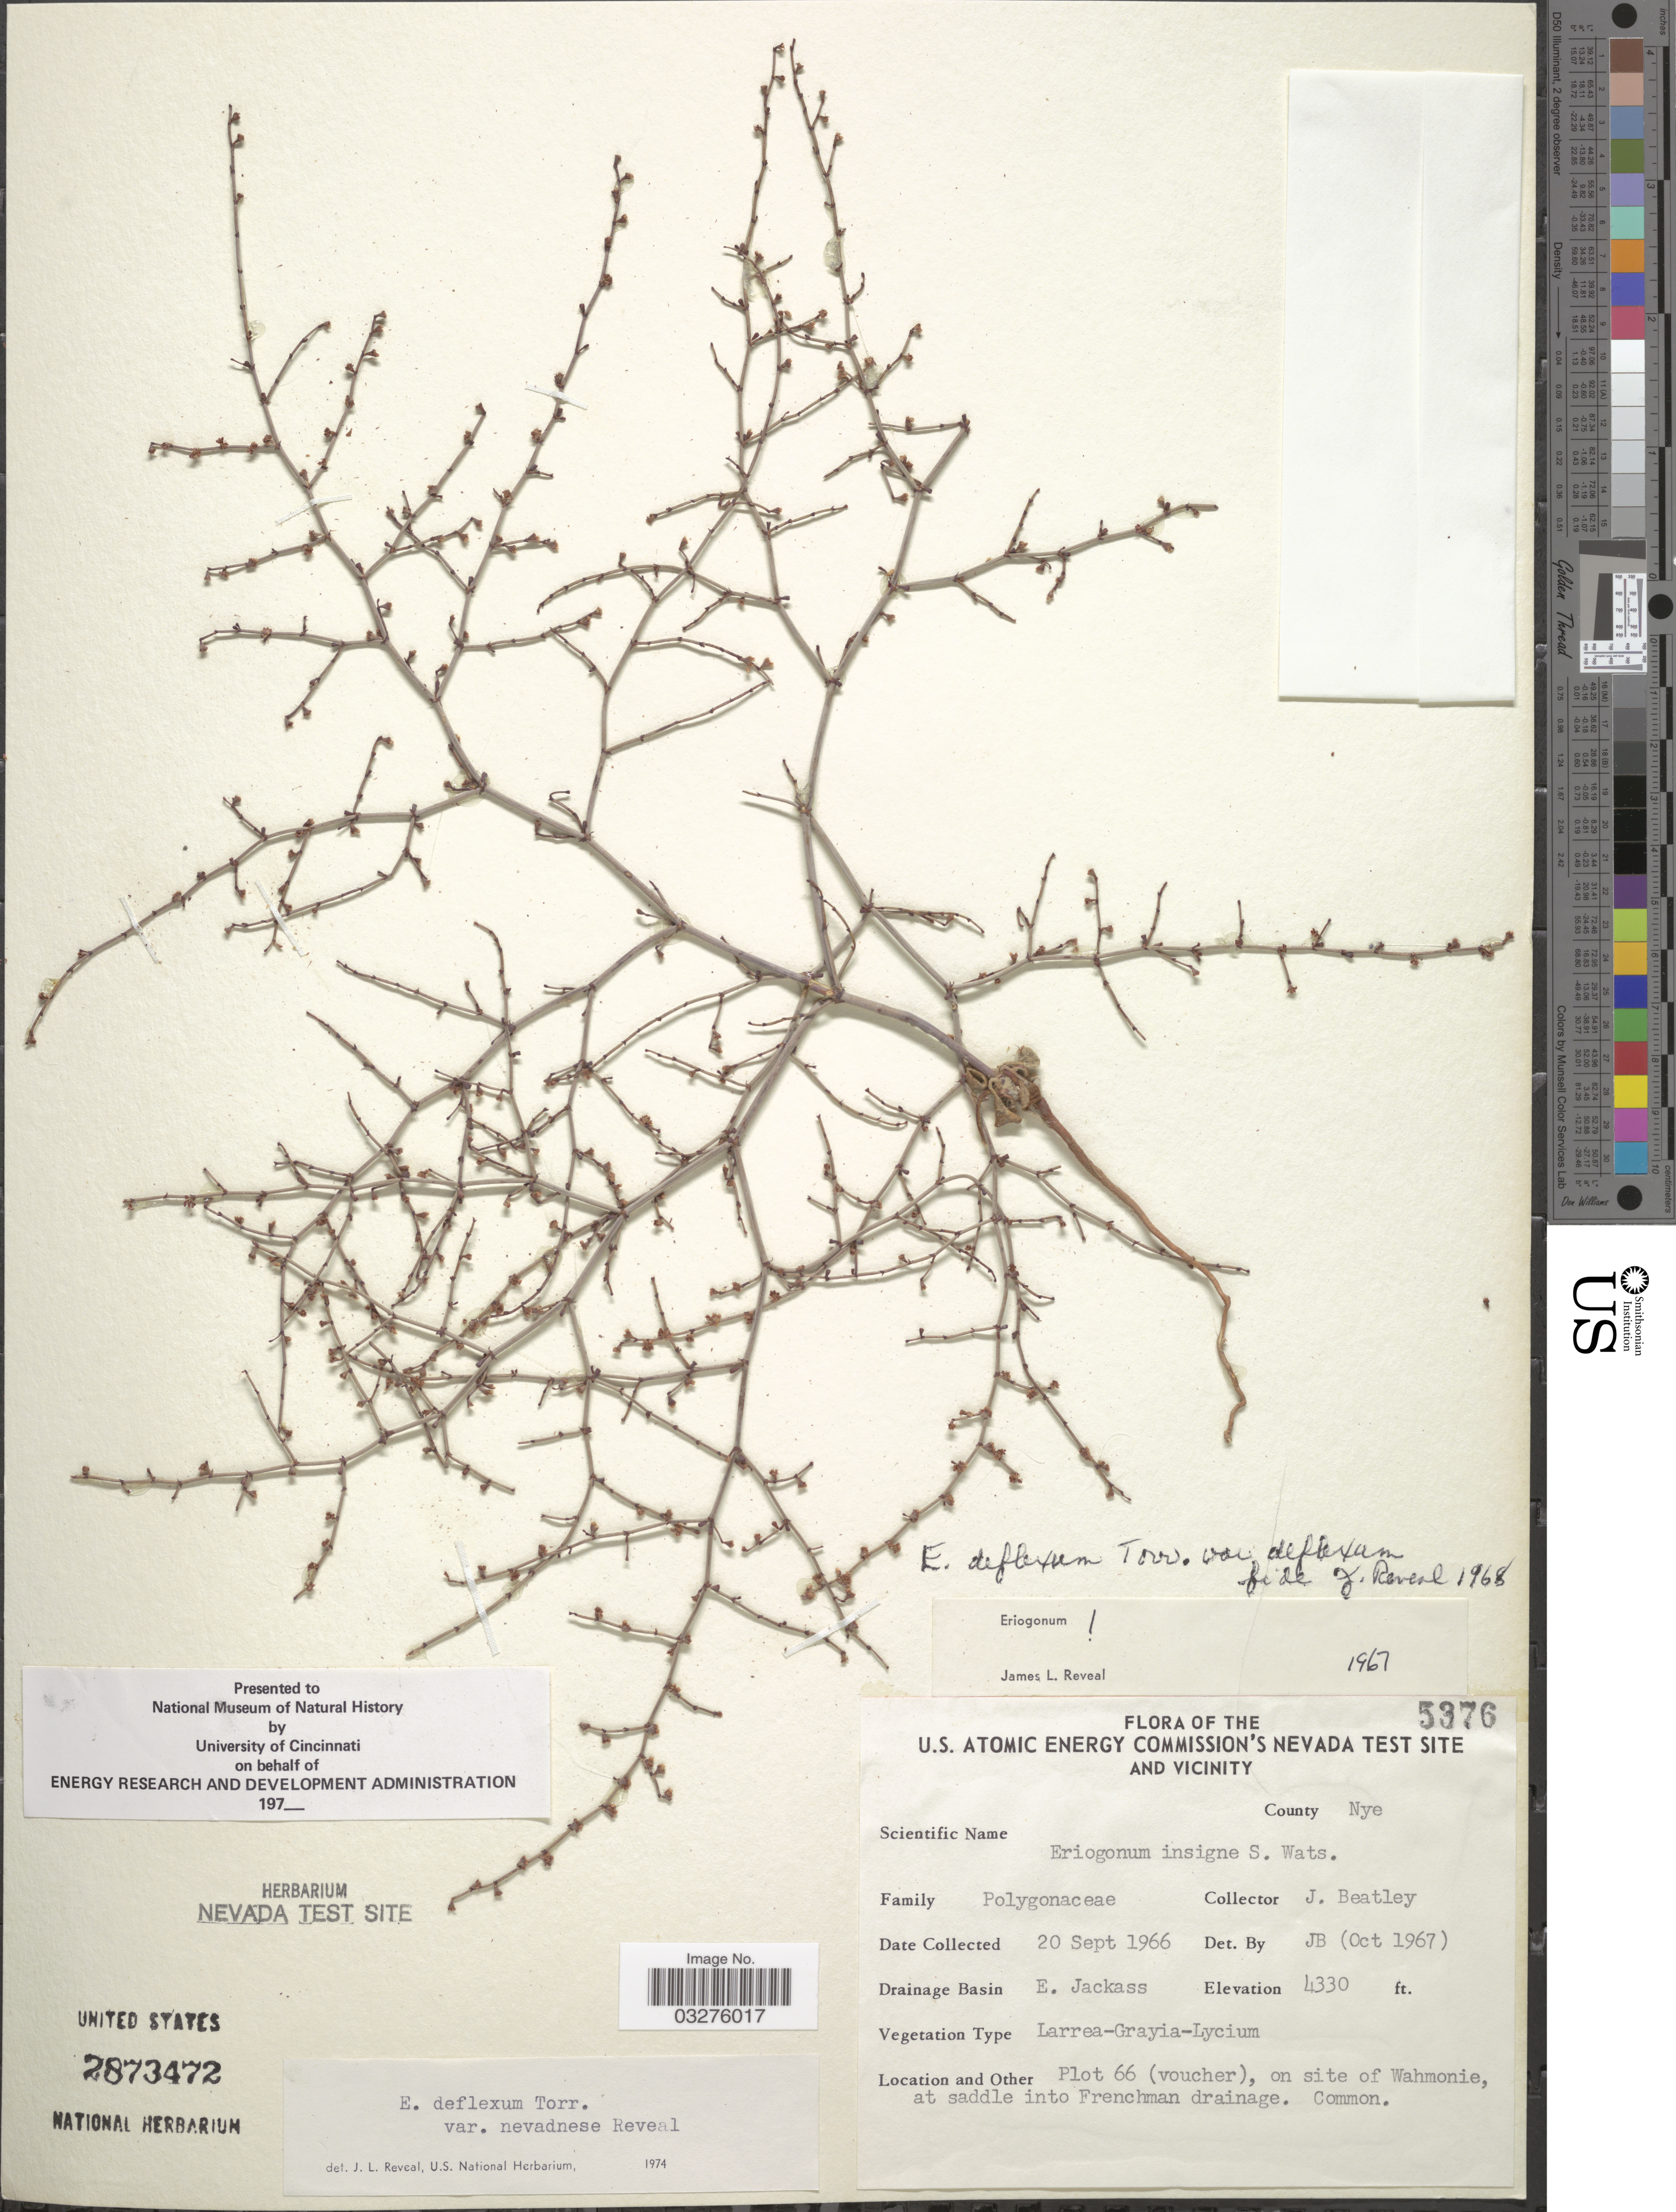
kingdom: Plantae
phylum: Tracheophyta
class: Magnoliopsida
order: Caryophyllales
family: Polygonaceae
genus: Eriogonum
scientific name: Eriogonum deflexum var. nevadense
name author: Reveal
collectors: J. C. Beatley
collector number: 5376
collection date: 1966-09-20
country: United States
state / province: Nevada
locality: The U.S. Atomic Energy Commission's Nevada Test Site and vicinity. County Nye. Drainage Basin E. Jackass. Plot 66 (voucher), on site of Wahmonie, at saddle into Frenchman drainage.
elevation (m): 1320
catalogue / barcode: US 2873472